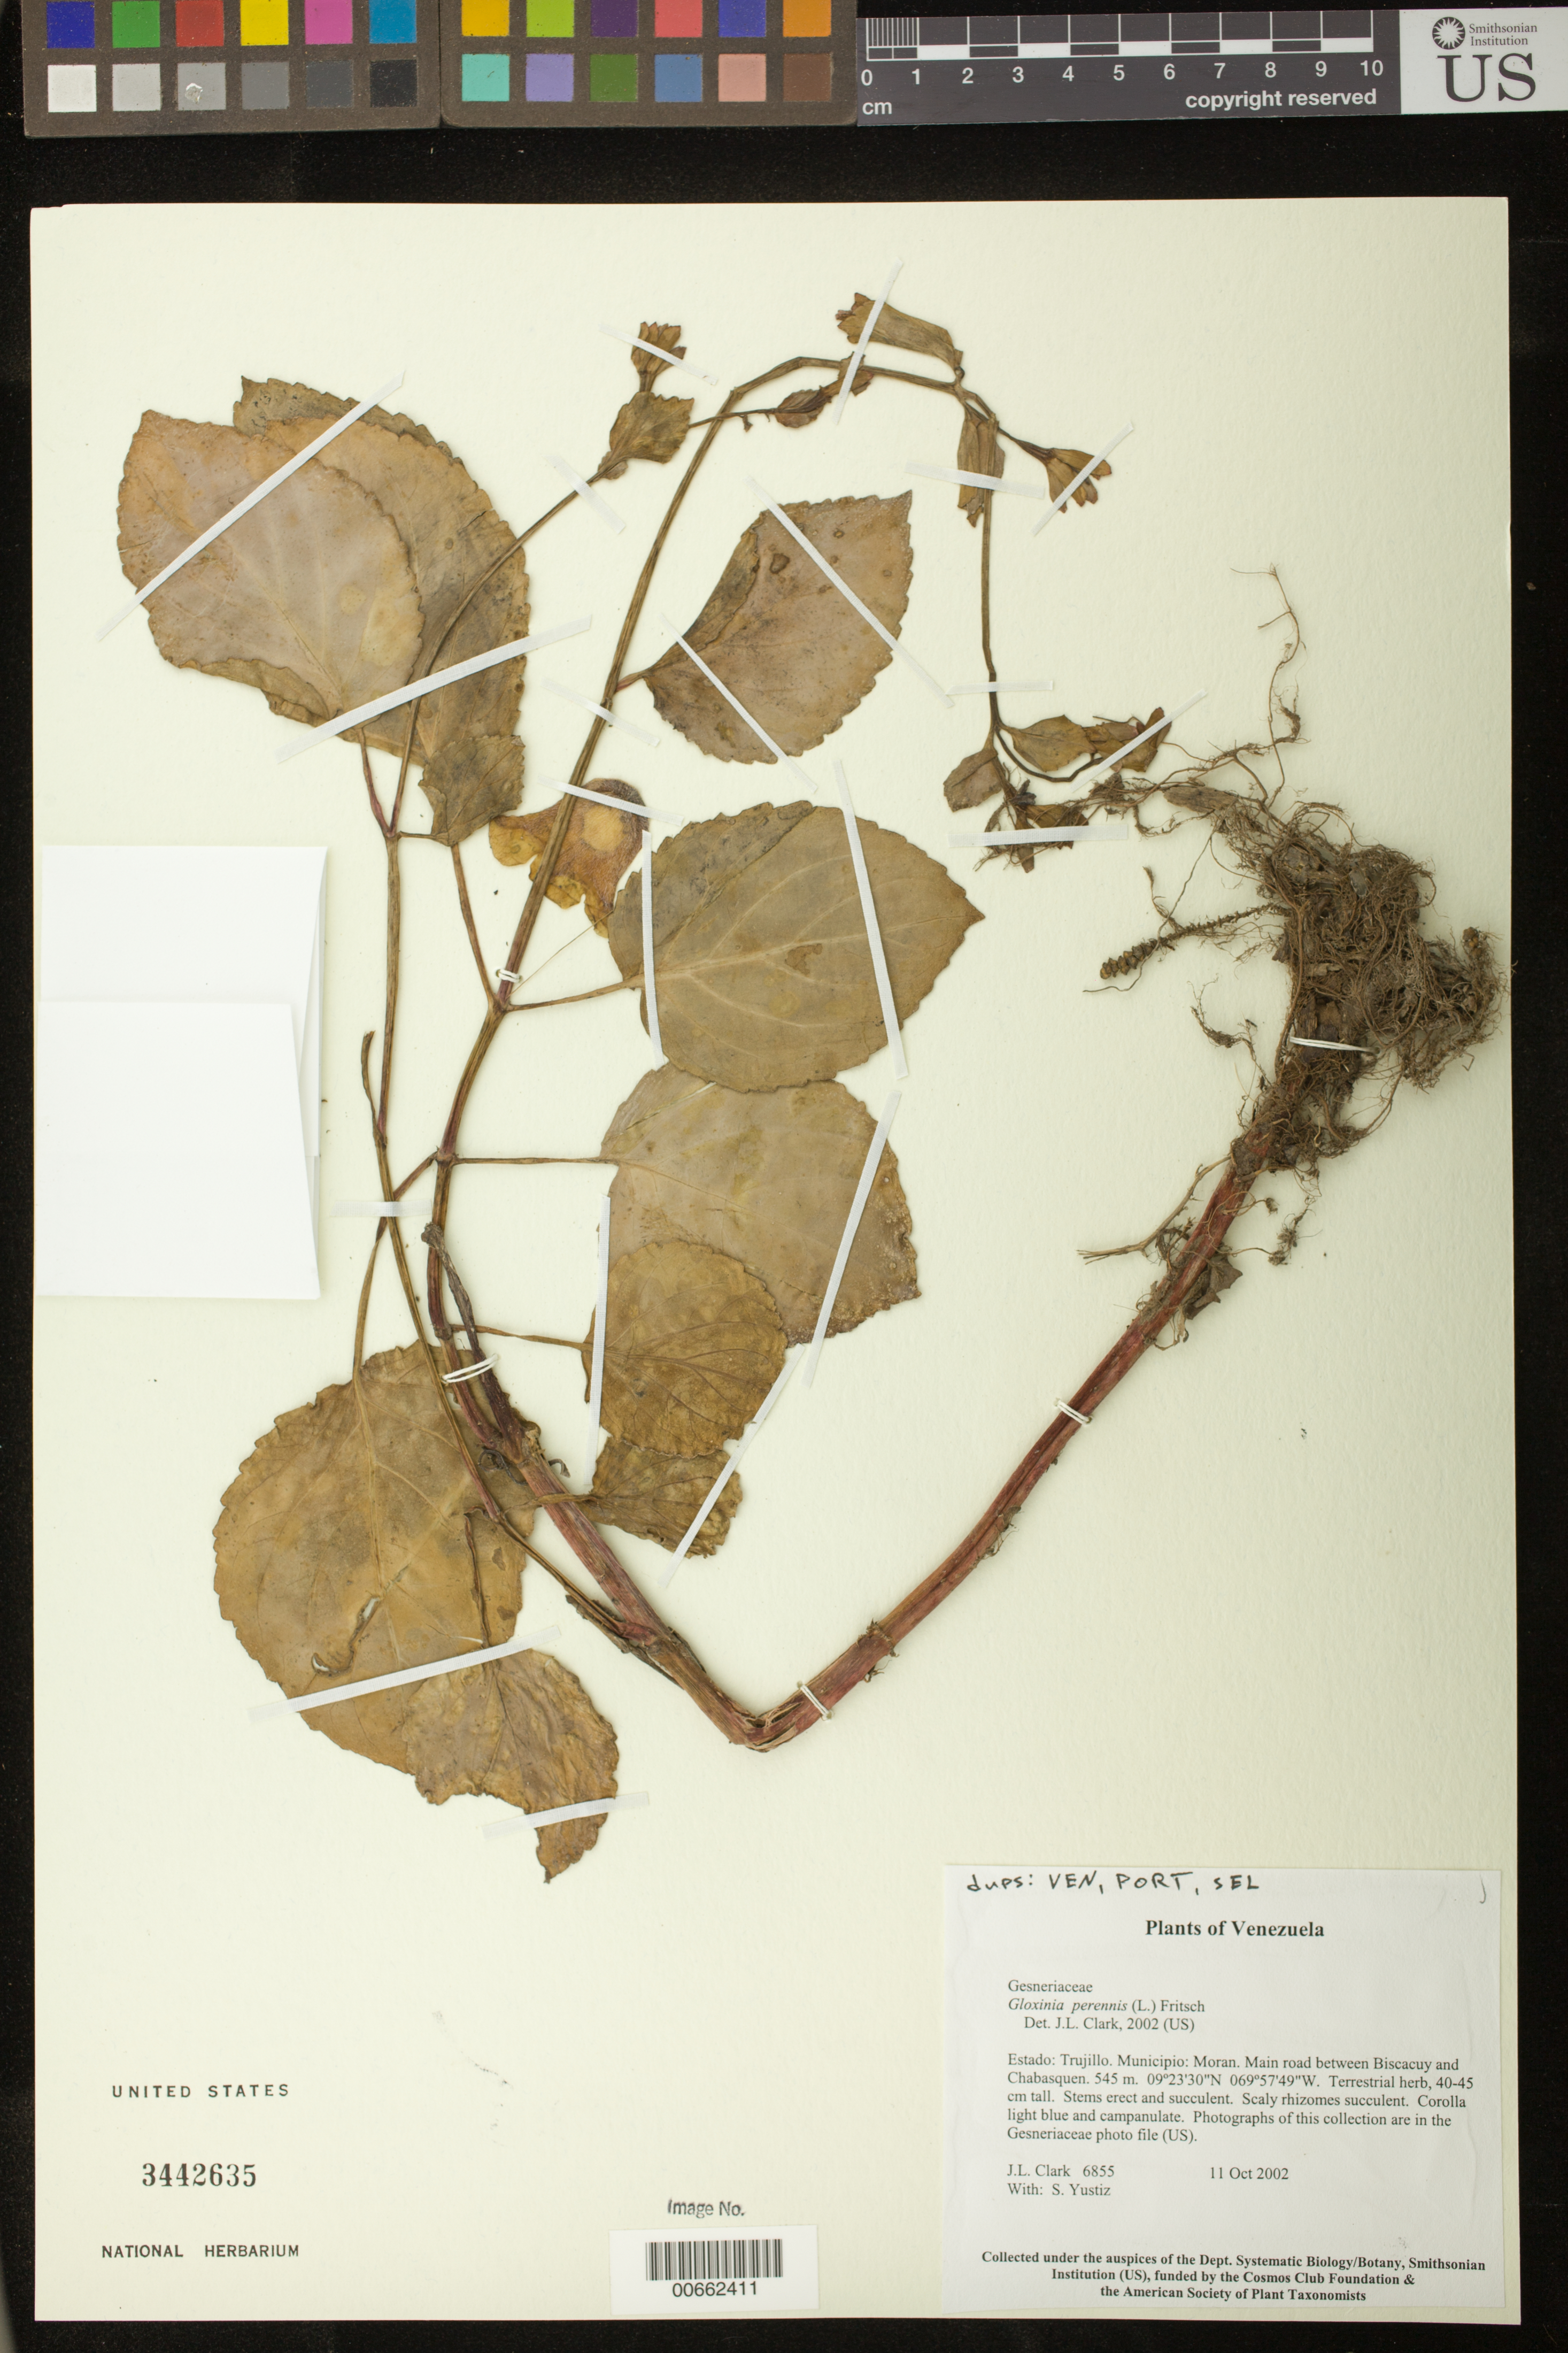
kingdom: Plantae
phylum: Tracheophyta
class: Magnoliopsida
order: Lamiales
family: Gesneriaceae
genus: Gloxinia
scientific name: Gloxinia perennis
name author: (L.) Fritsch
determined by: Clark, J. L., (SEL), The Marie Selby Botanical Garden (UNITED STATES)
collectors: J. L. Clark & S. Yustiz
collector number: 6855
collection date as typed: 11 Oct 2002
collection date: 2002-10-11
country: Venezuela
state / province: Trujillo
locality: Moran: Main road between Biscacuy and Chabasquen.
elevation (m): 545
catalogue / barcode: US 3442635